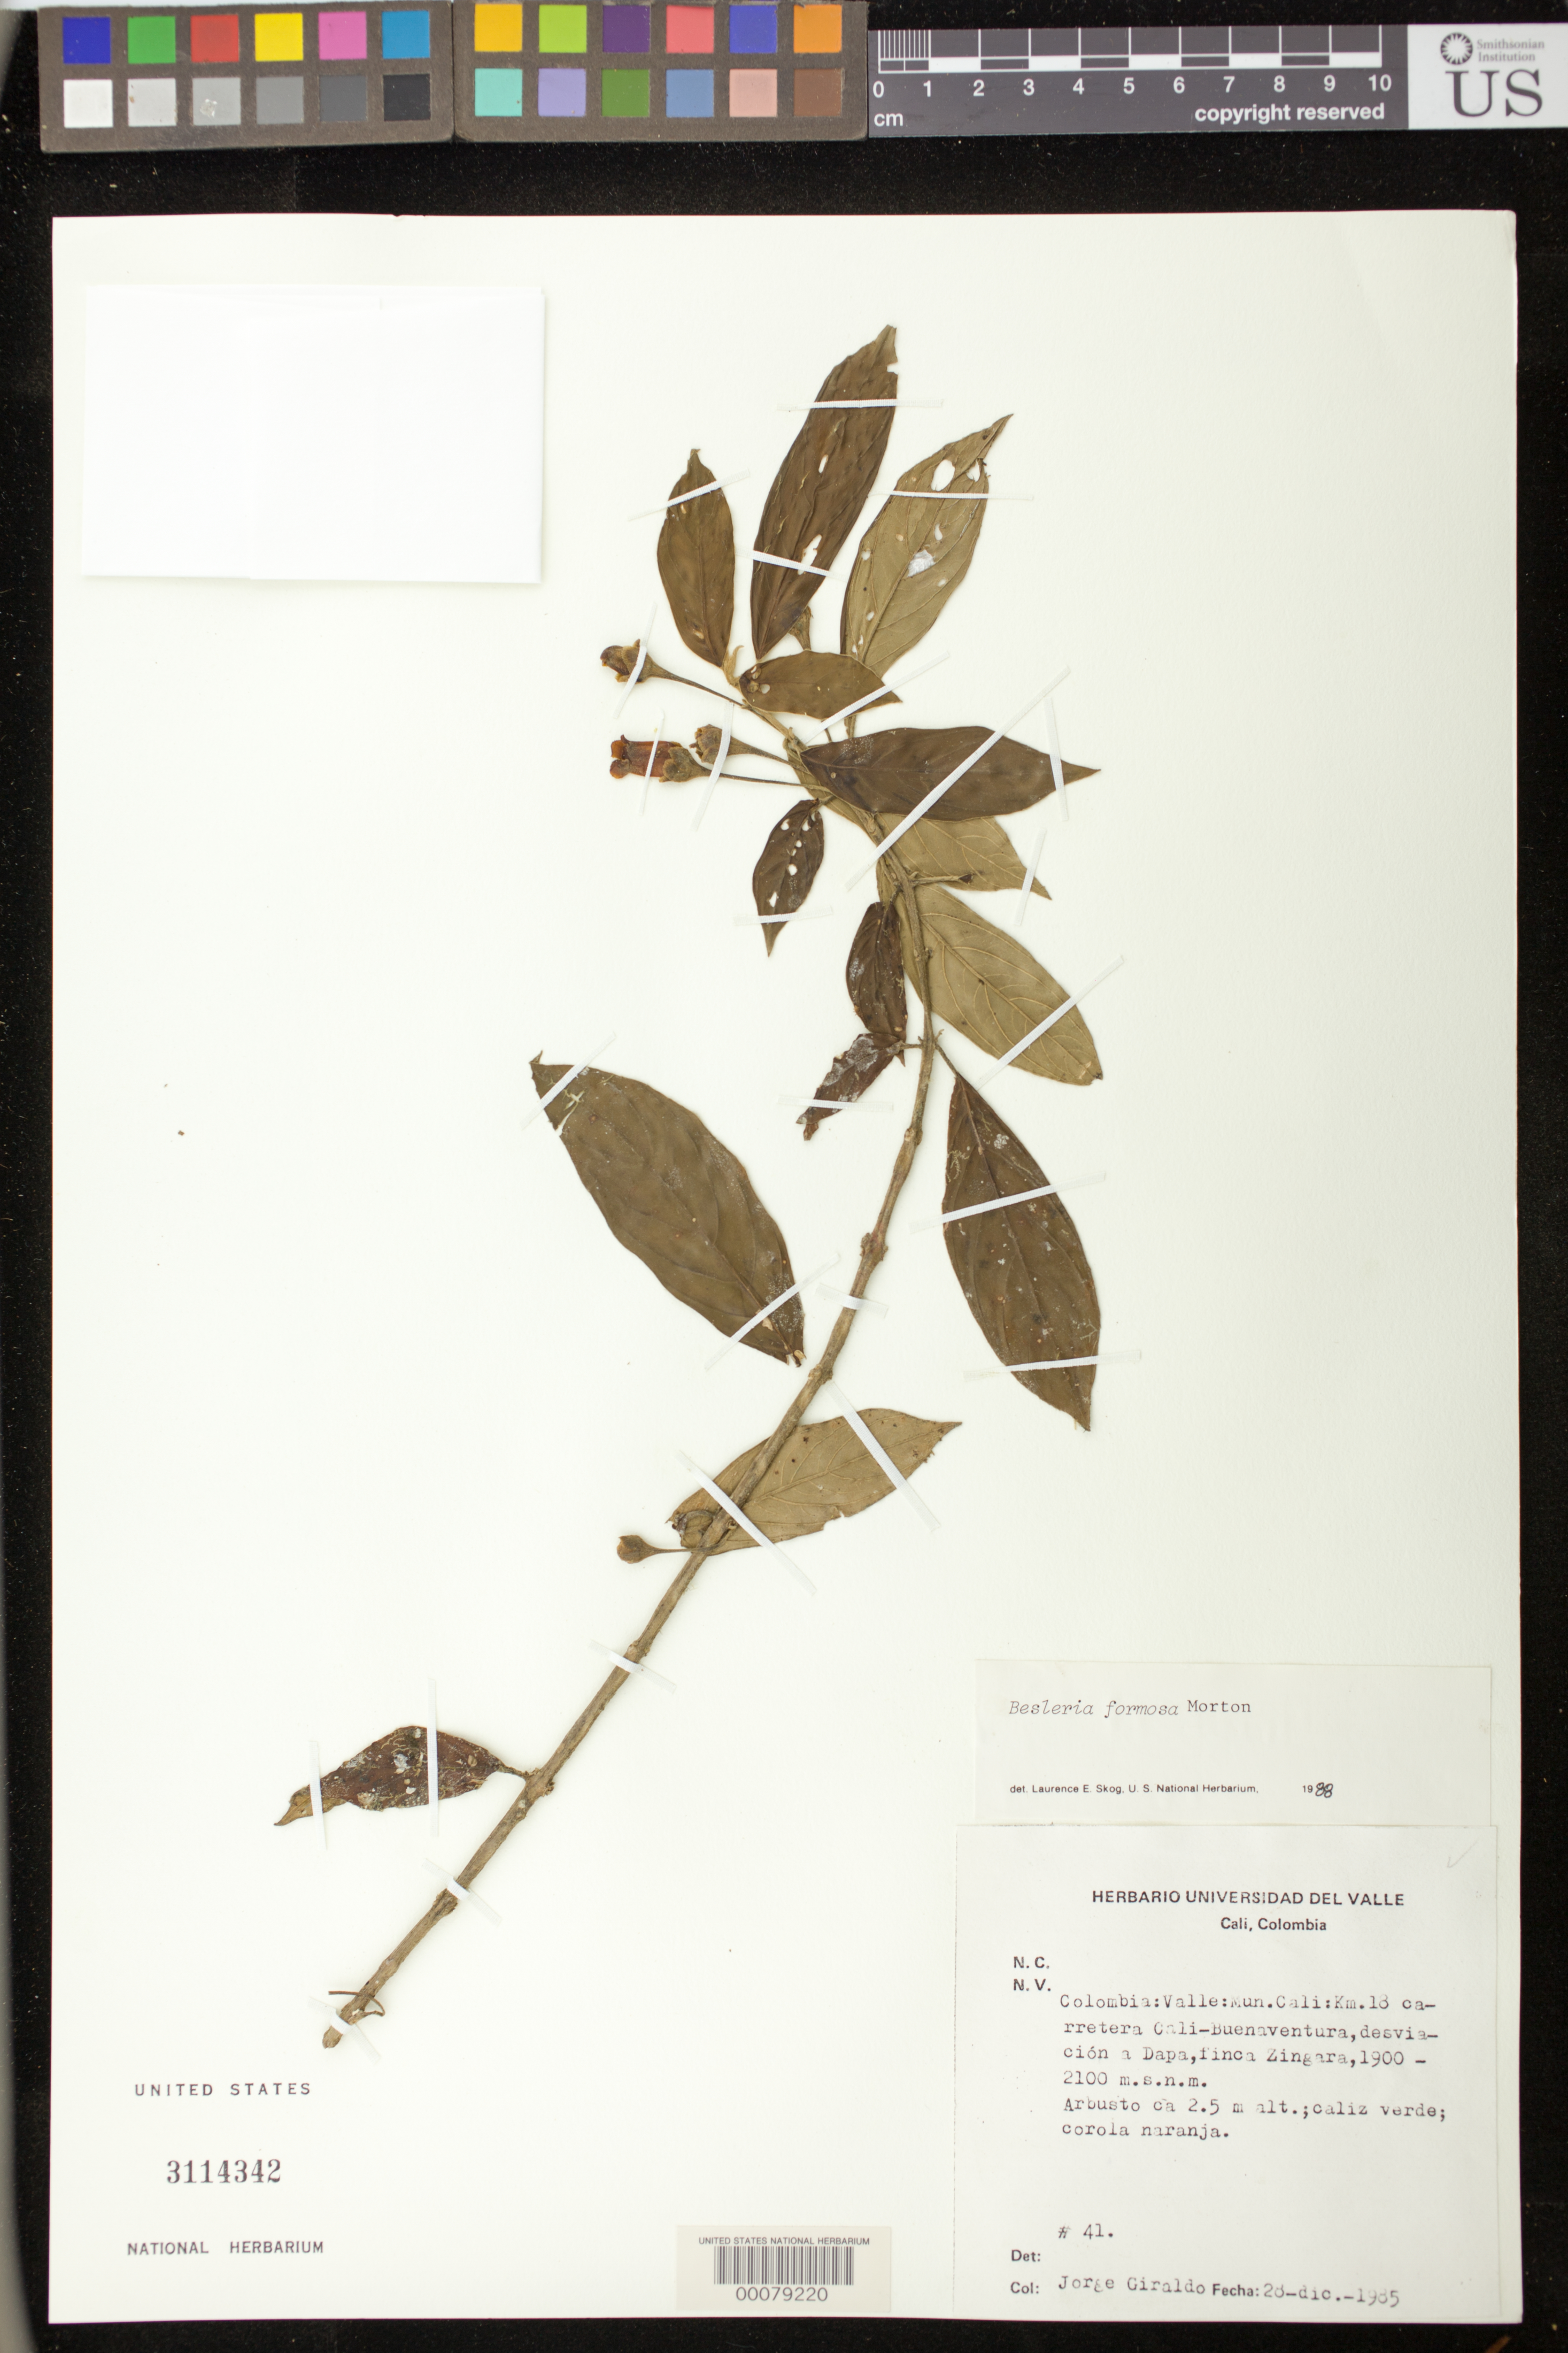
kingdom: Plantae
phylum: Tracheophyta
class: Magnoliopsida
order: Lamiales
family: Gesneriaceae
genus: Besleria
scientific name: Besleria amabilis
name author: C.V. Morton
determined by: Skog, Laurence E.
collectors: J. Giraldo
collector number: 41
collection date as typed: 28 Dec 1985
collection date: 1985-12-28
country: Colombia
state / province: Valle del Cauca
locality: Mun. Cali: km. 18 carretera Cali-Buenaventura, desviación a Dapa, finca Zingara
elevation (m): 1900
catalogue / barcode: US 3114342